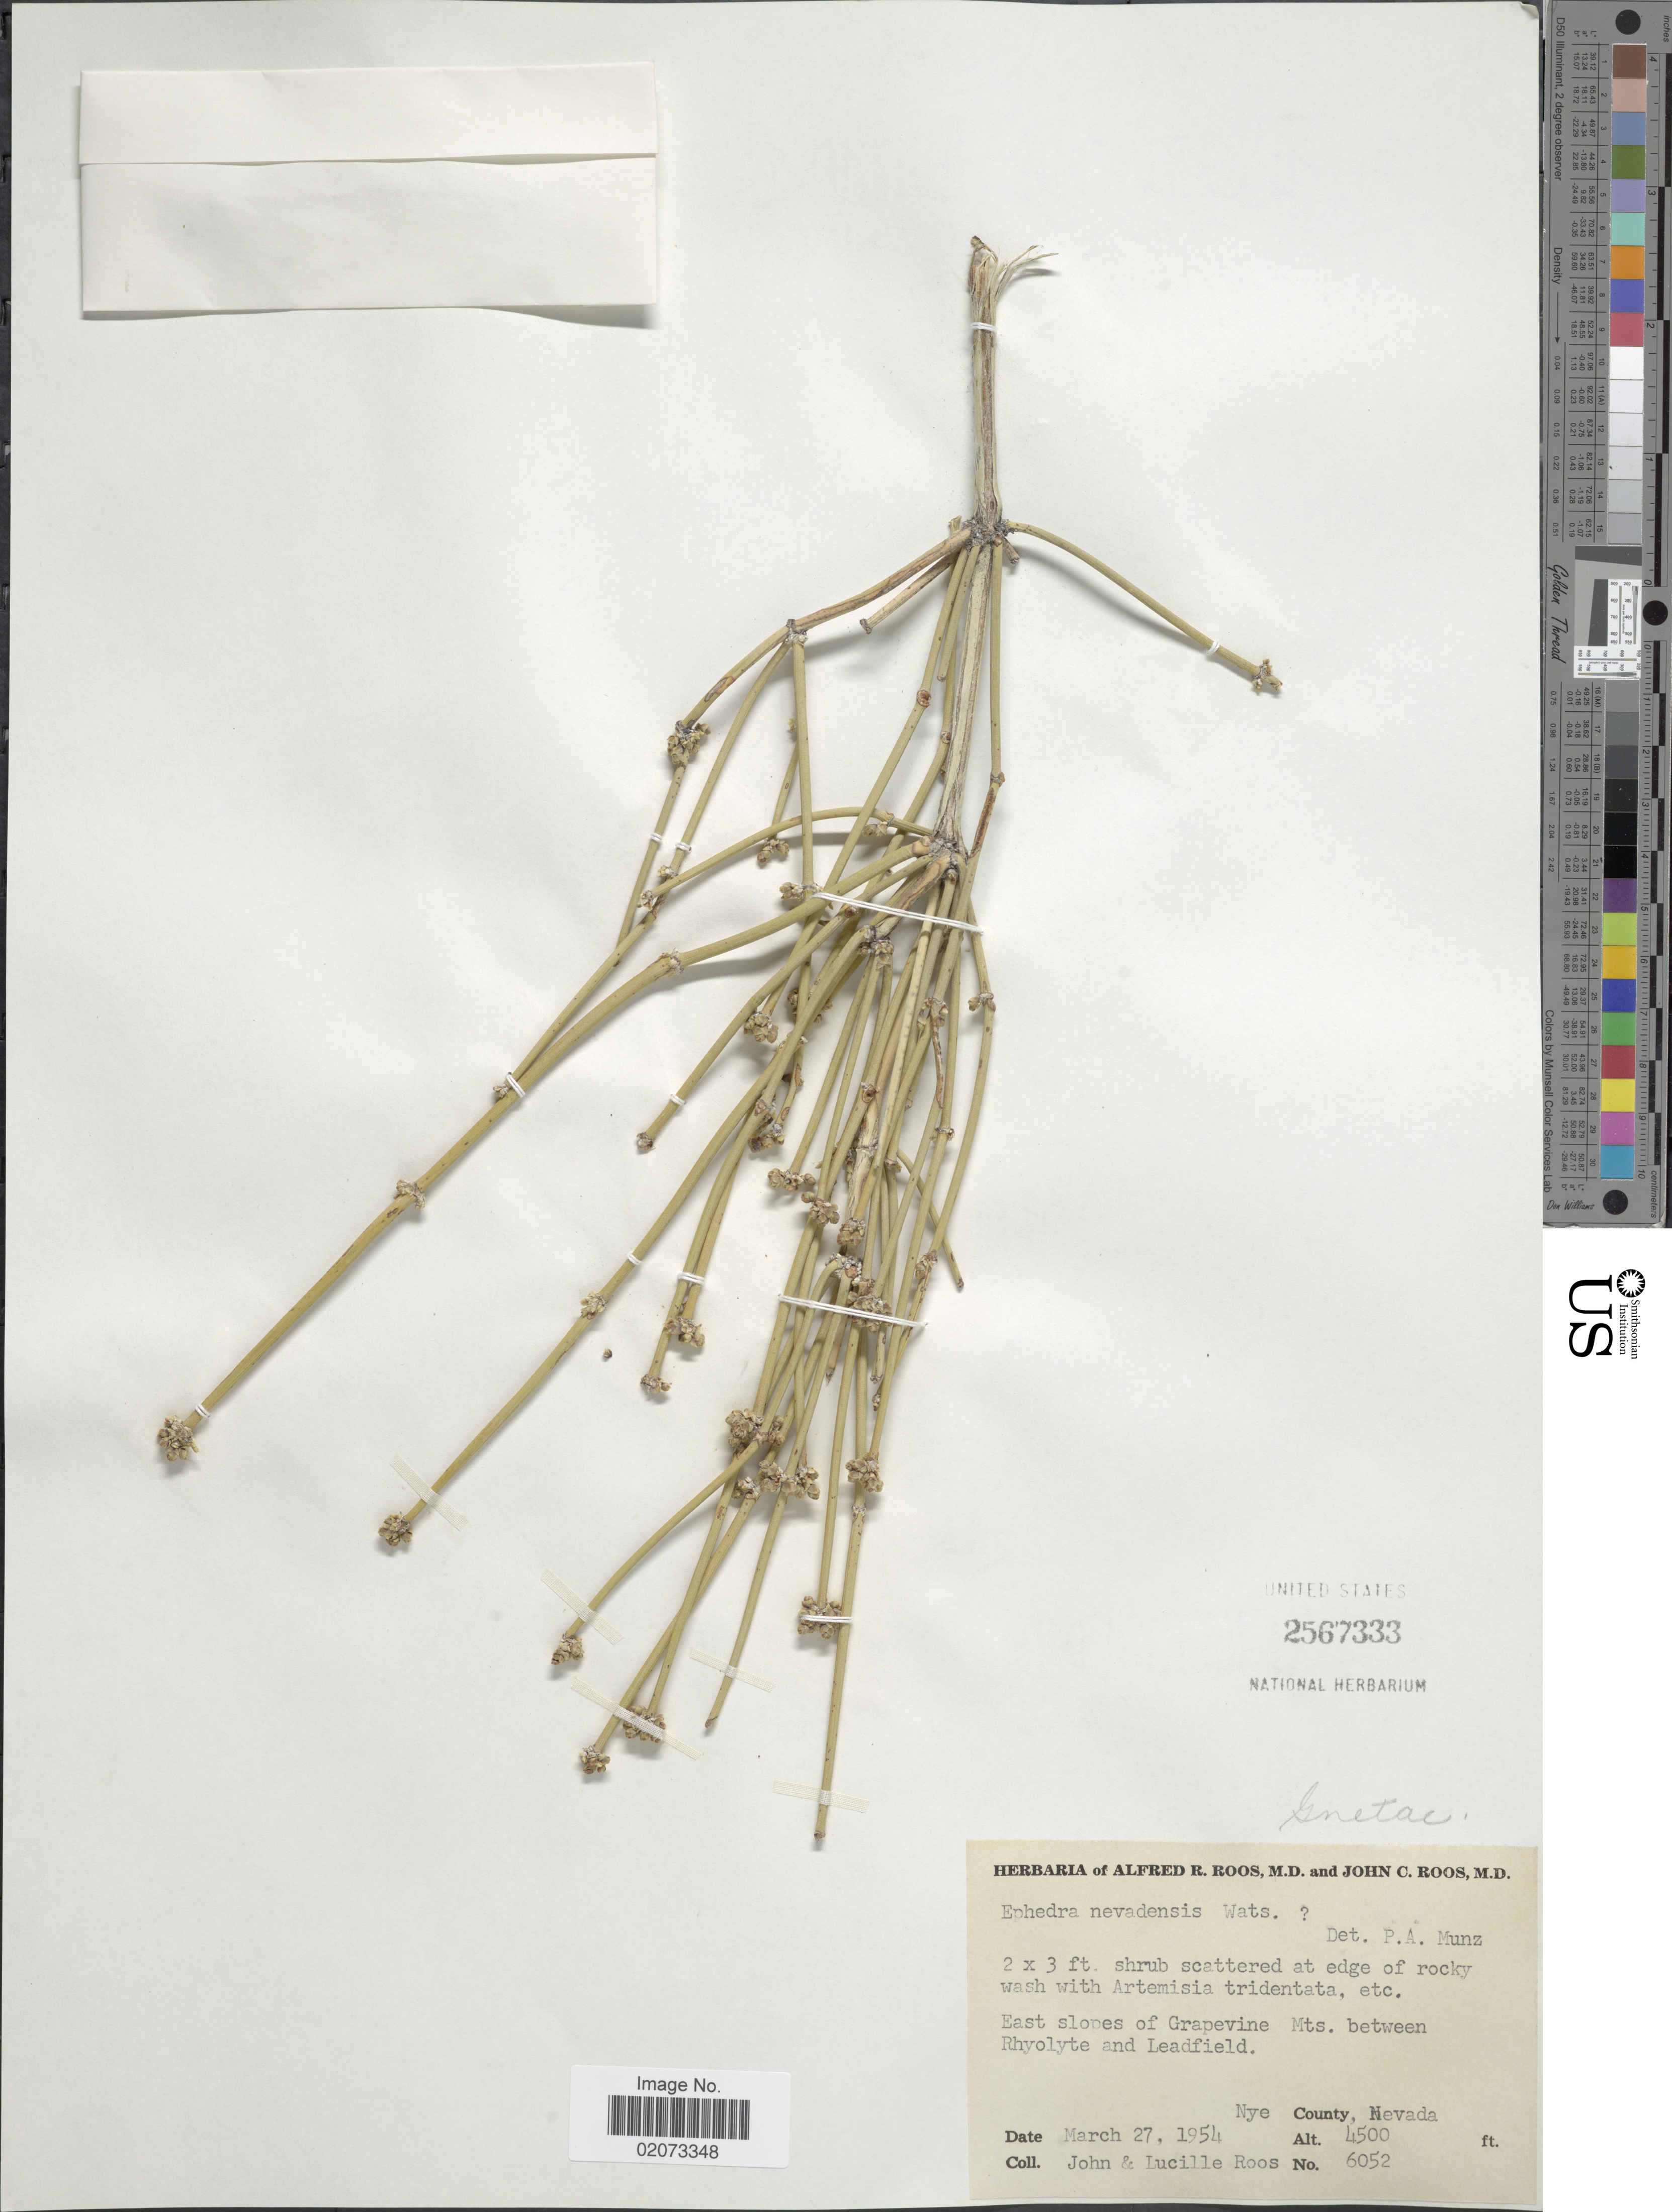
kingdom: Plantae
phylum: Tracheophyta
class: Gnetopsida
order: Ephedrales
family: Ephedraceae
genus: Ephedra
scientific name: Ephedra nevadensis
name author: S. Watson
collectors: J. C. Roos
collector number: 6052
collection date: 1954-03-27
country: United States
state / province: Nevada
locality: East slopes of Grapevine Mts. between Rhyolyte and Leadfield.Nye County.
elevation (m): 1372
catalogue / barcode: US 2567333